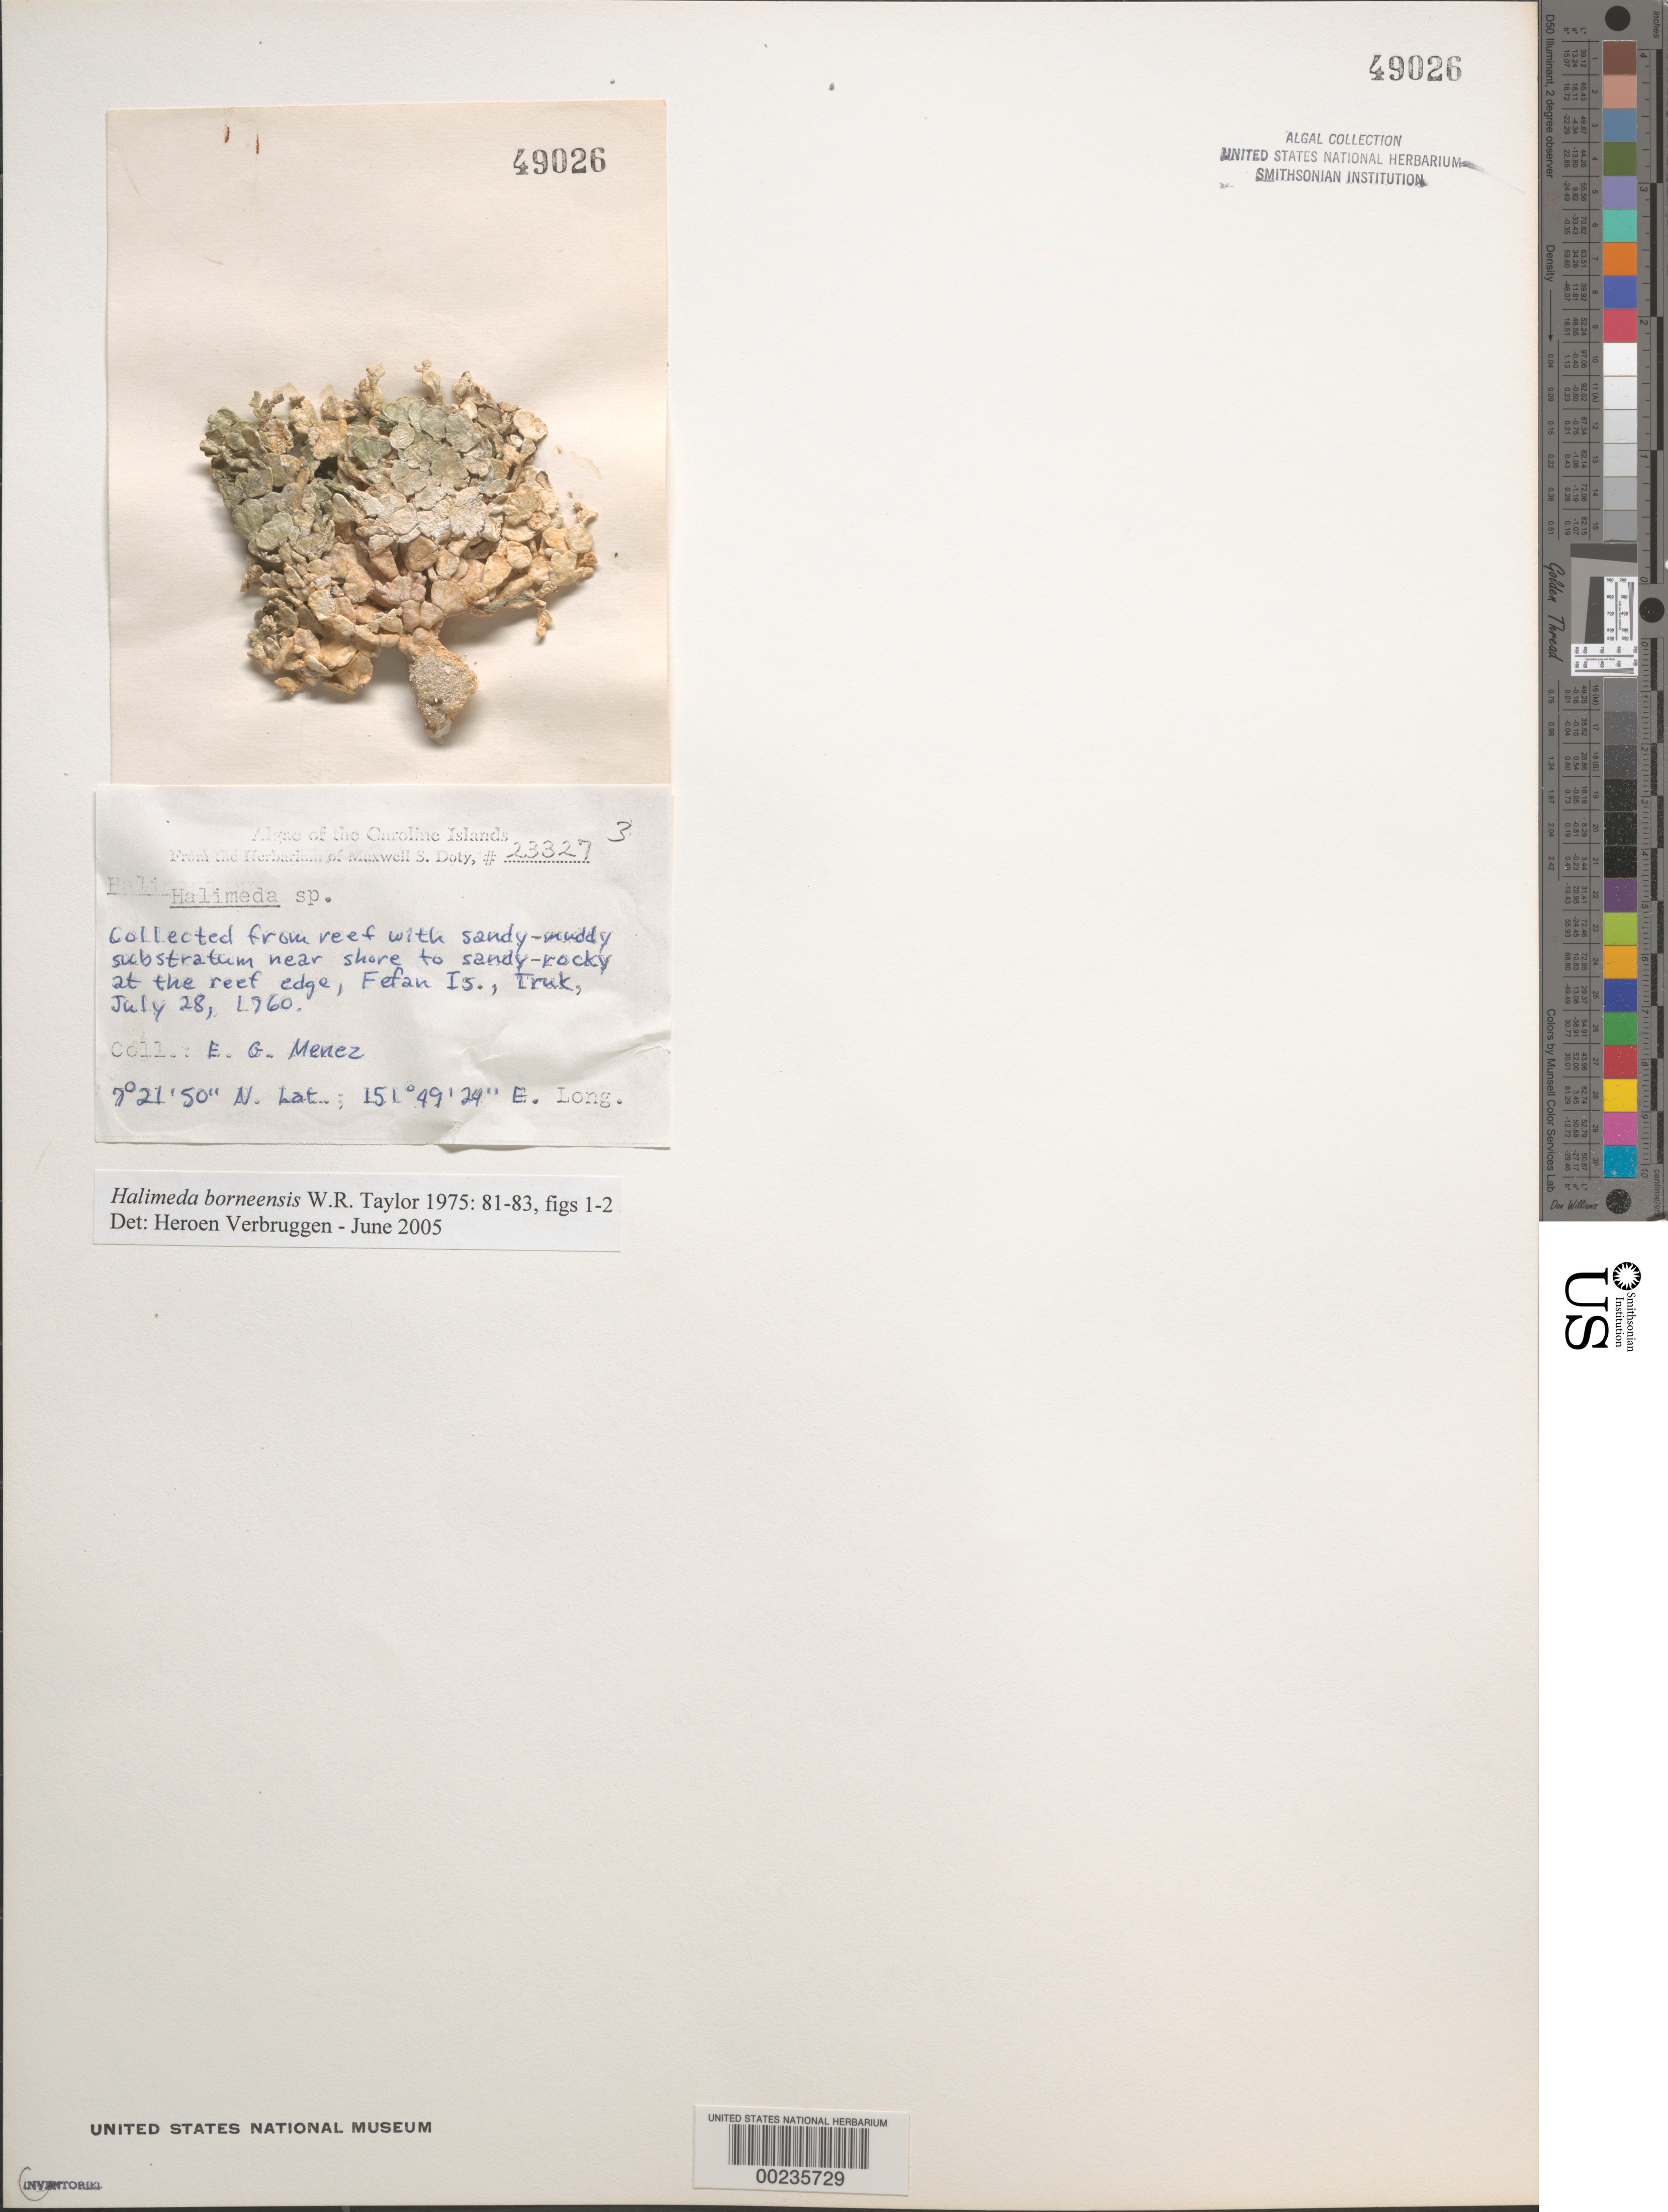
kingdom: Plantae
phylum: Chlorophyta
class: Ulvophyceae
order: Bryopsidales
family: Halimedaceae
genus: Halimeda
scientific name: Halimeda borneensis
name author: W.R. Taylor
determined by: Verbruggen, H.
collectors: Meñez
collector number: MSD 23327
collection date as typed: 28 Jul 1960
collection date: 1960-07-28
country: Micronesia, Federated States of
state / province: Truk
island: Fefan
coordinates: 7 21' 50" N, 151 49' 24" E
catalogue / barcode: US 49026